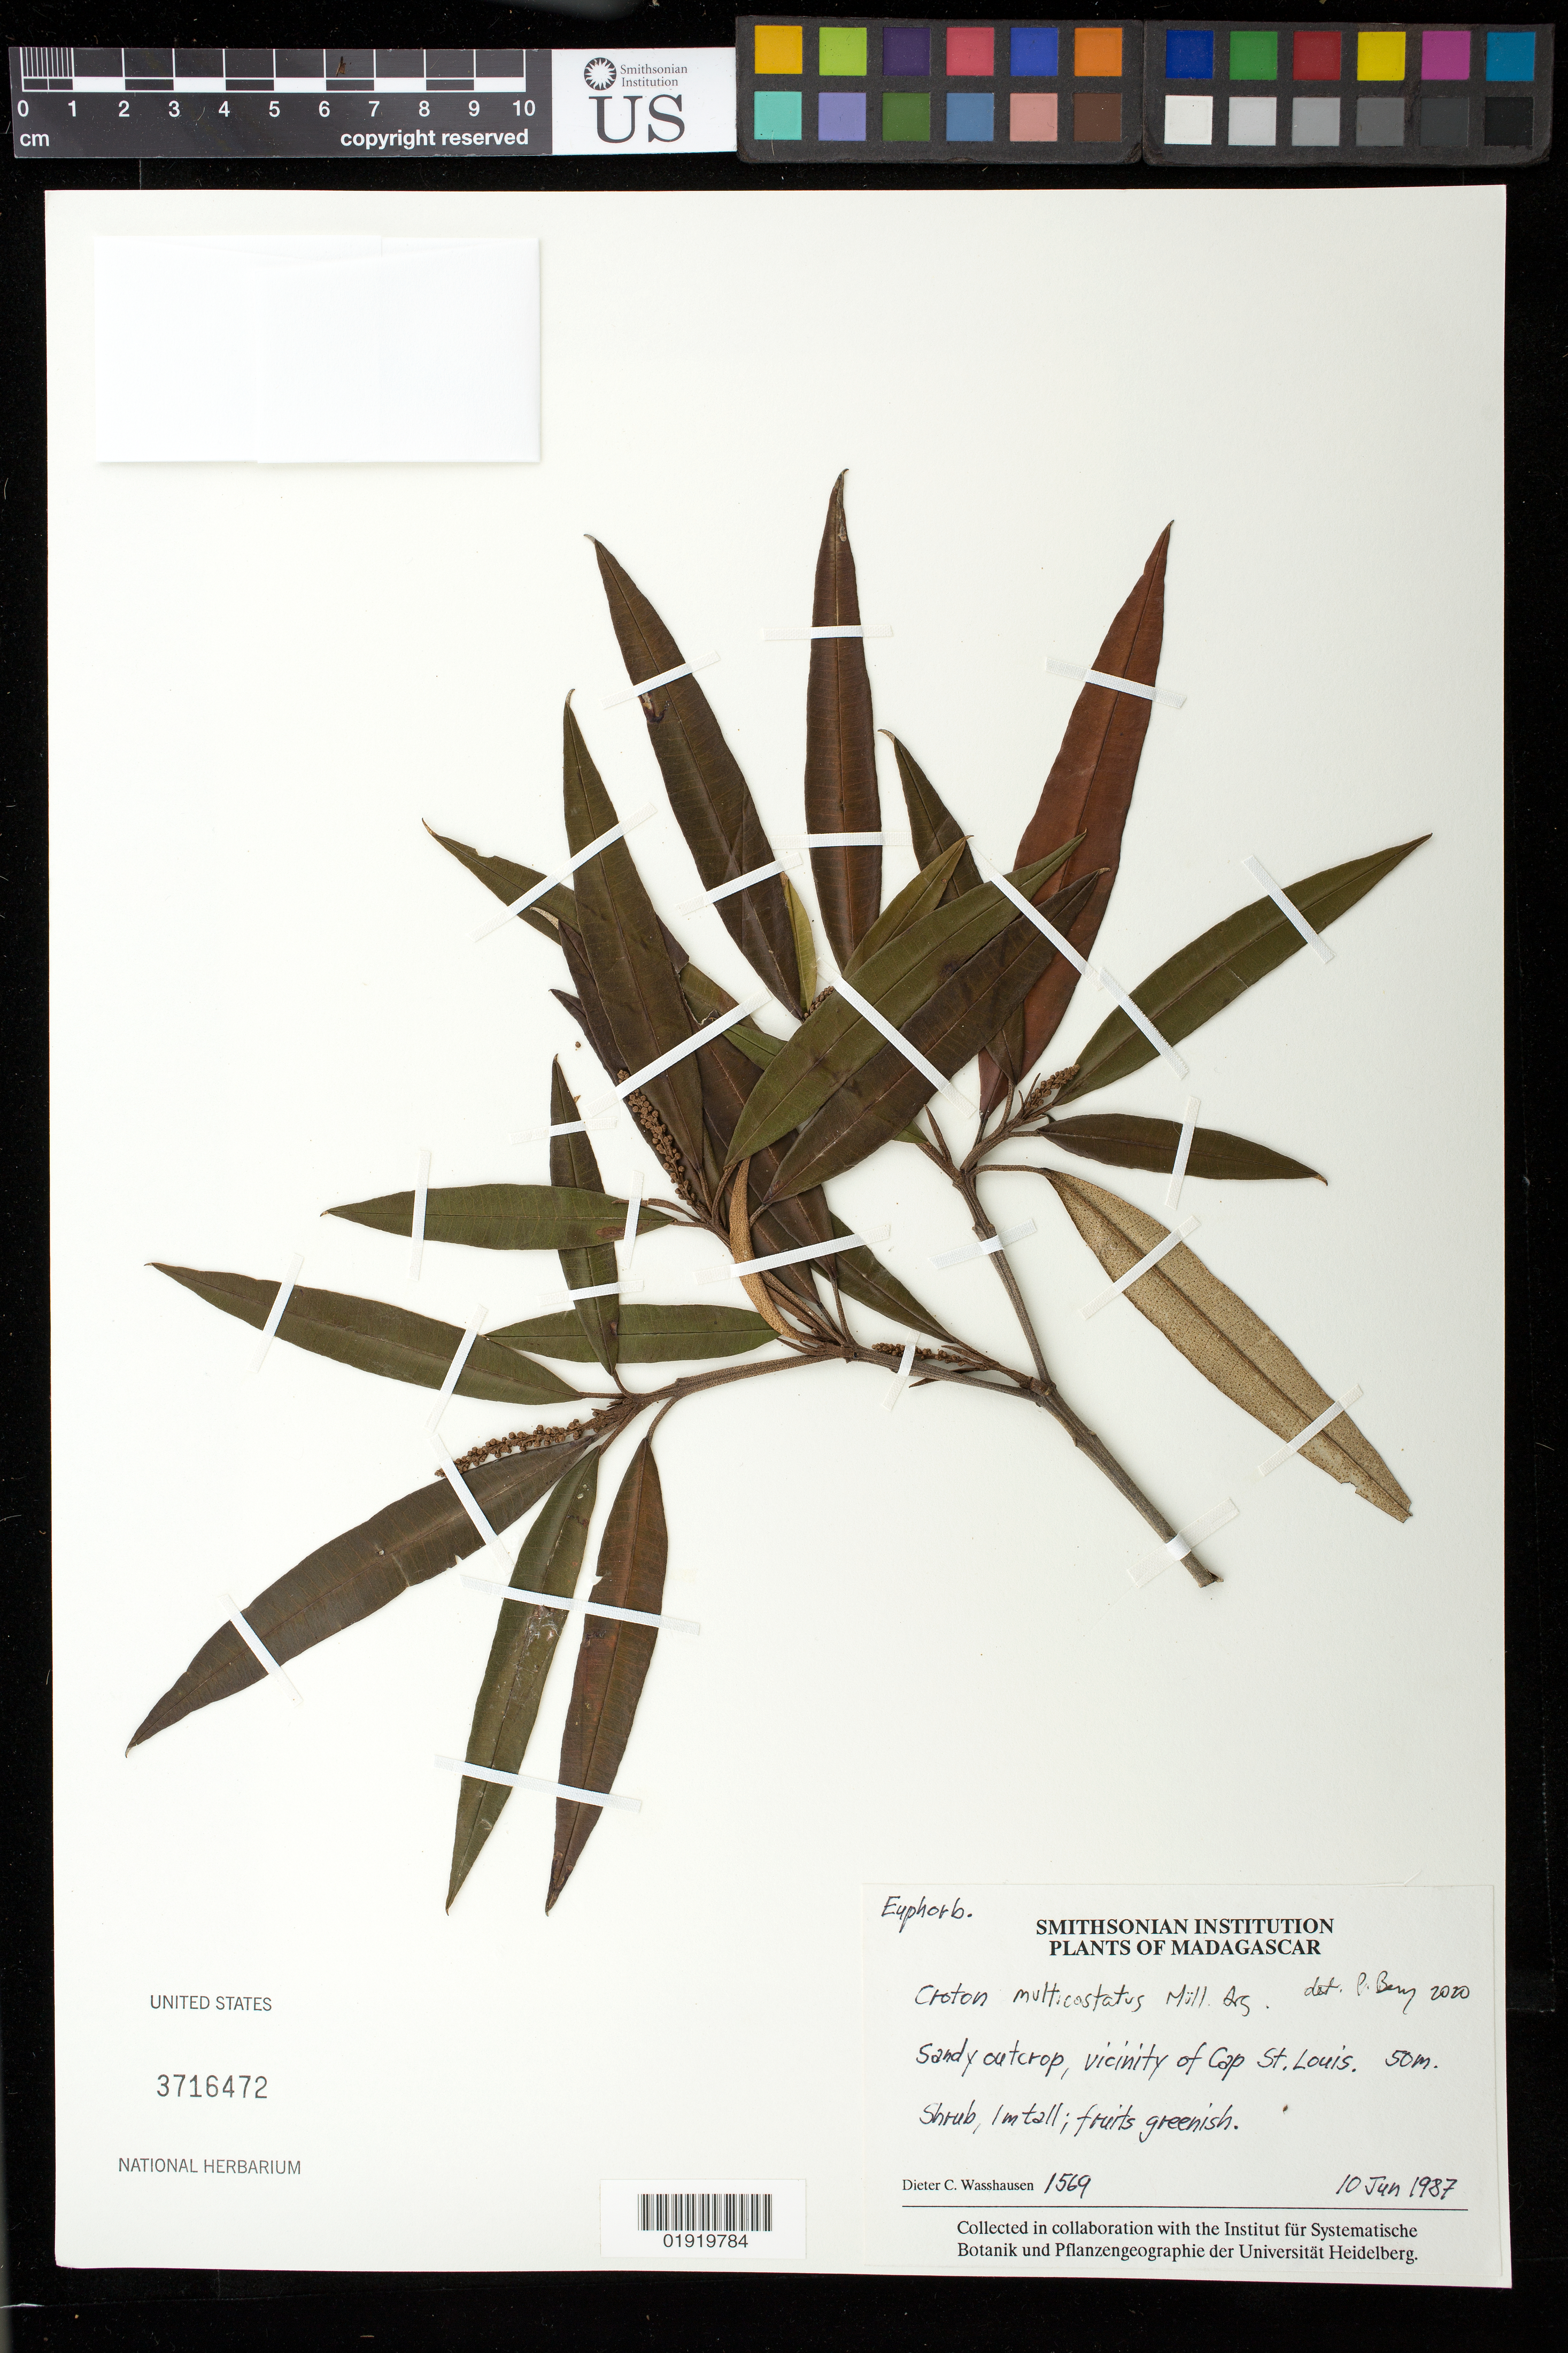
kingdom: Plantae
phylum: Tracheophyta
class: Magnoliopsida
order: Malpighiales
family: Euphorbiaceae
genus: Croton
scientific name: Croton multicostatus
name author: Pittier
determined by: Berry, Paul E.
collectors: D. C. Wasshausen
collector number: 1569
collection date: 1987-06-10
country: Madagascar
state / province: Anosy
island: Madagascar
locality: Cap St. Louis vicinity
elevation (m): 50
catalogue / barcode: US 3716472